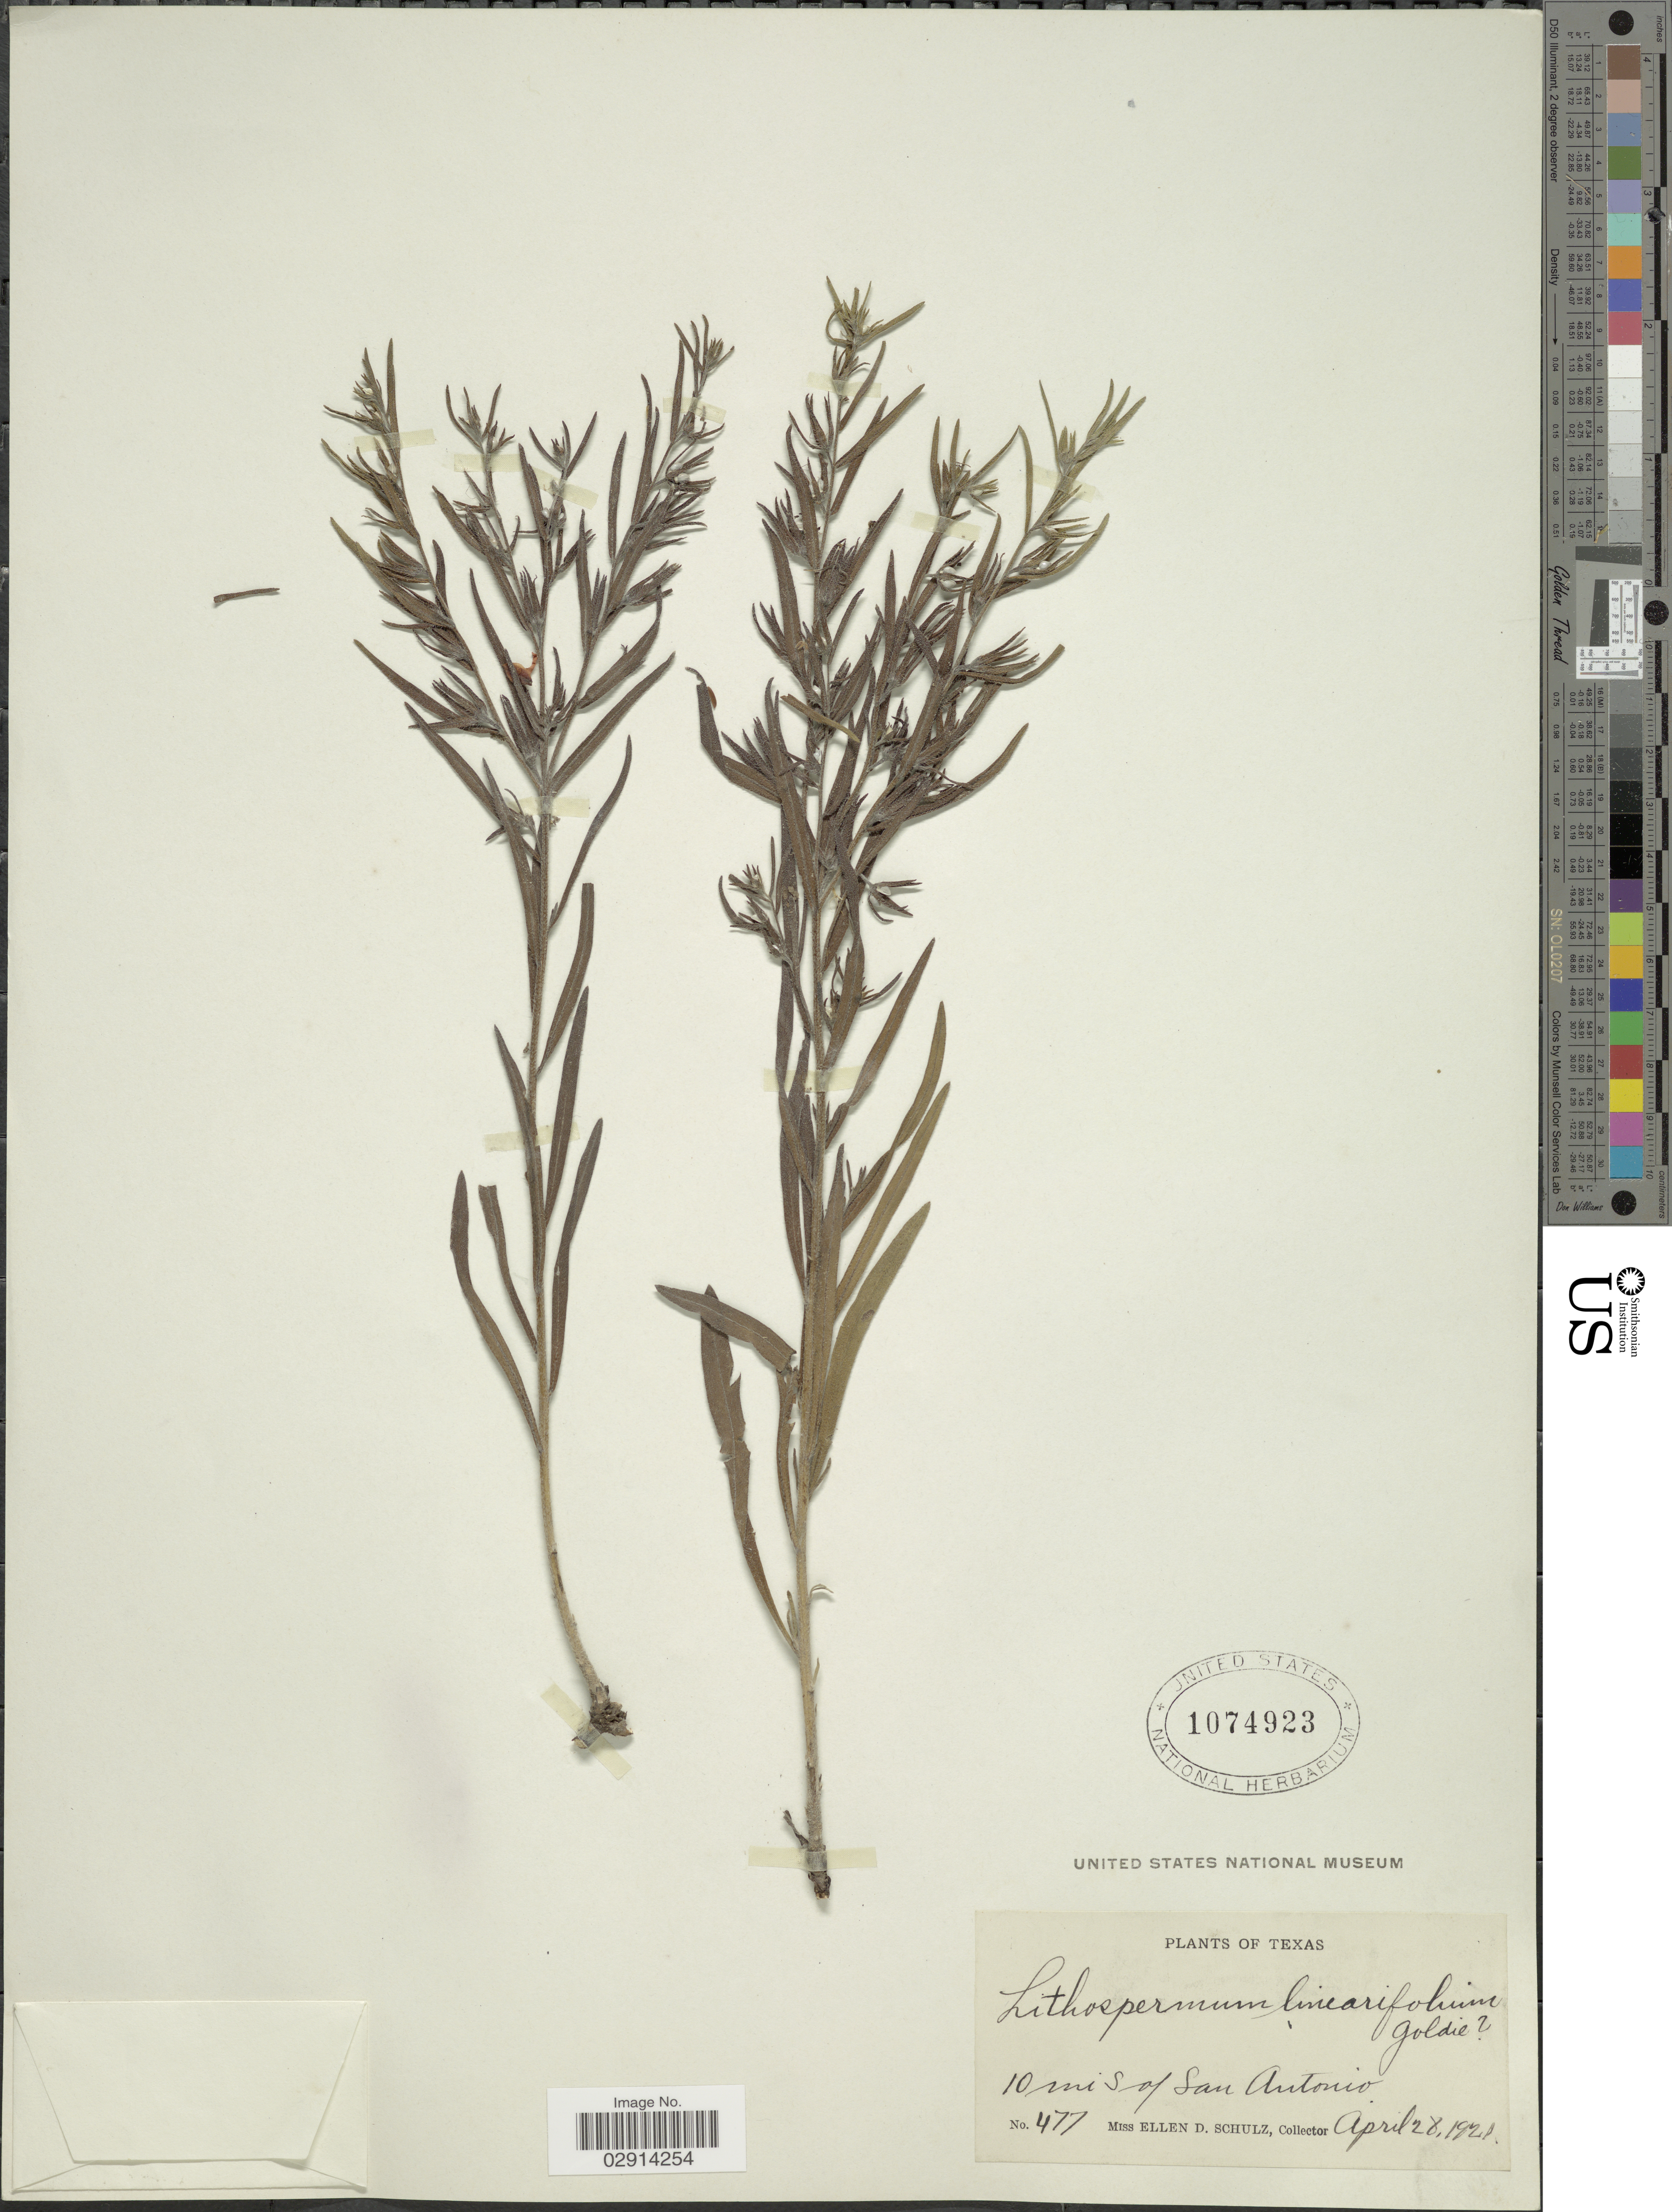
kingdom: Plantae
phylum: Tracheophyta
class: Magnoliopsida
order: Boraginales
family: Boraginaceae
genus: Lithospermum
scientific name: Lithospermum incisum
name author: Lehm.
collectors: E. D. Schulz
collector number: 477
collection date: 1920-04-28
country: United States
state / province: Texas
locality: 10 mi S of San Antonio.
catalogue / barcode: US 1074923